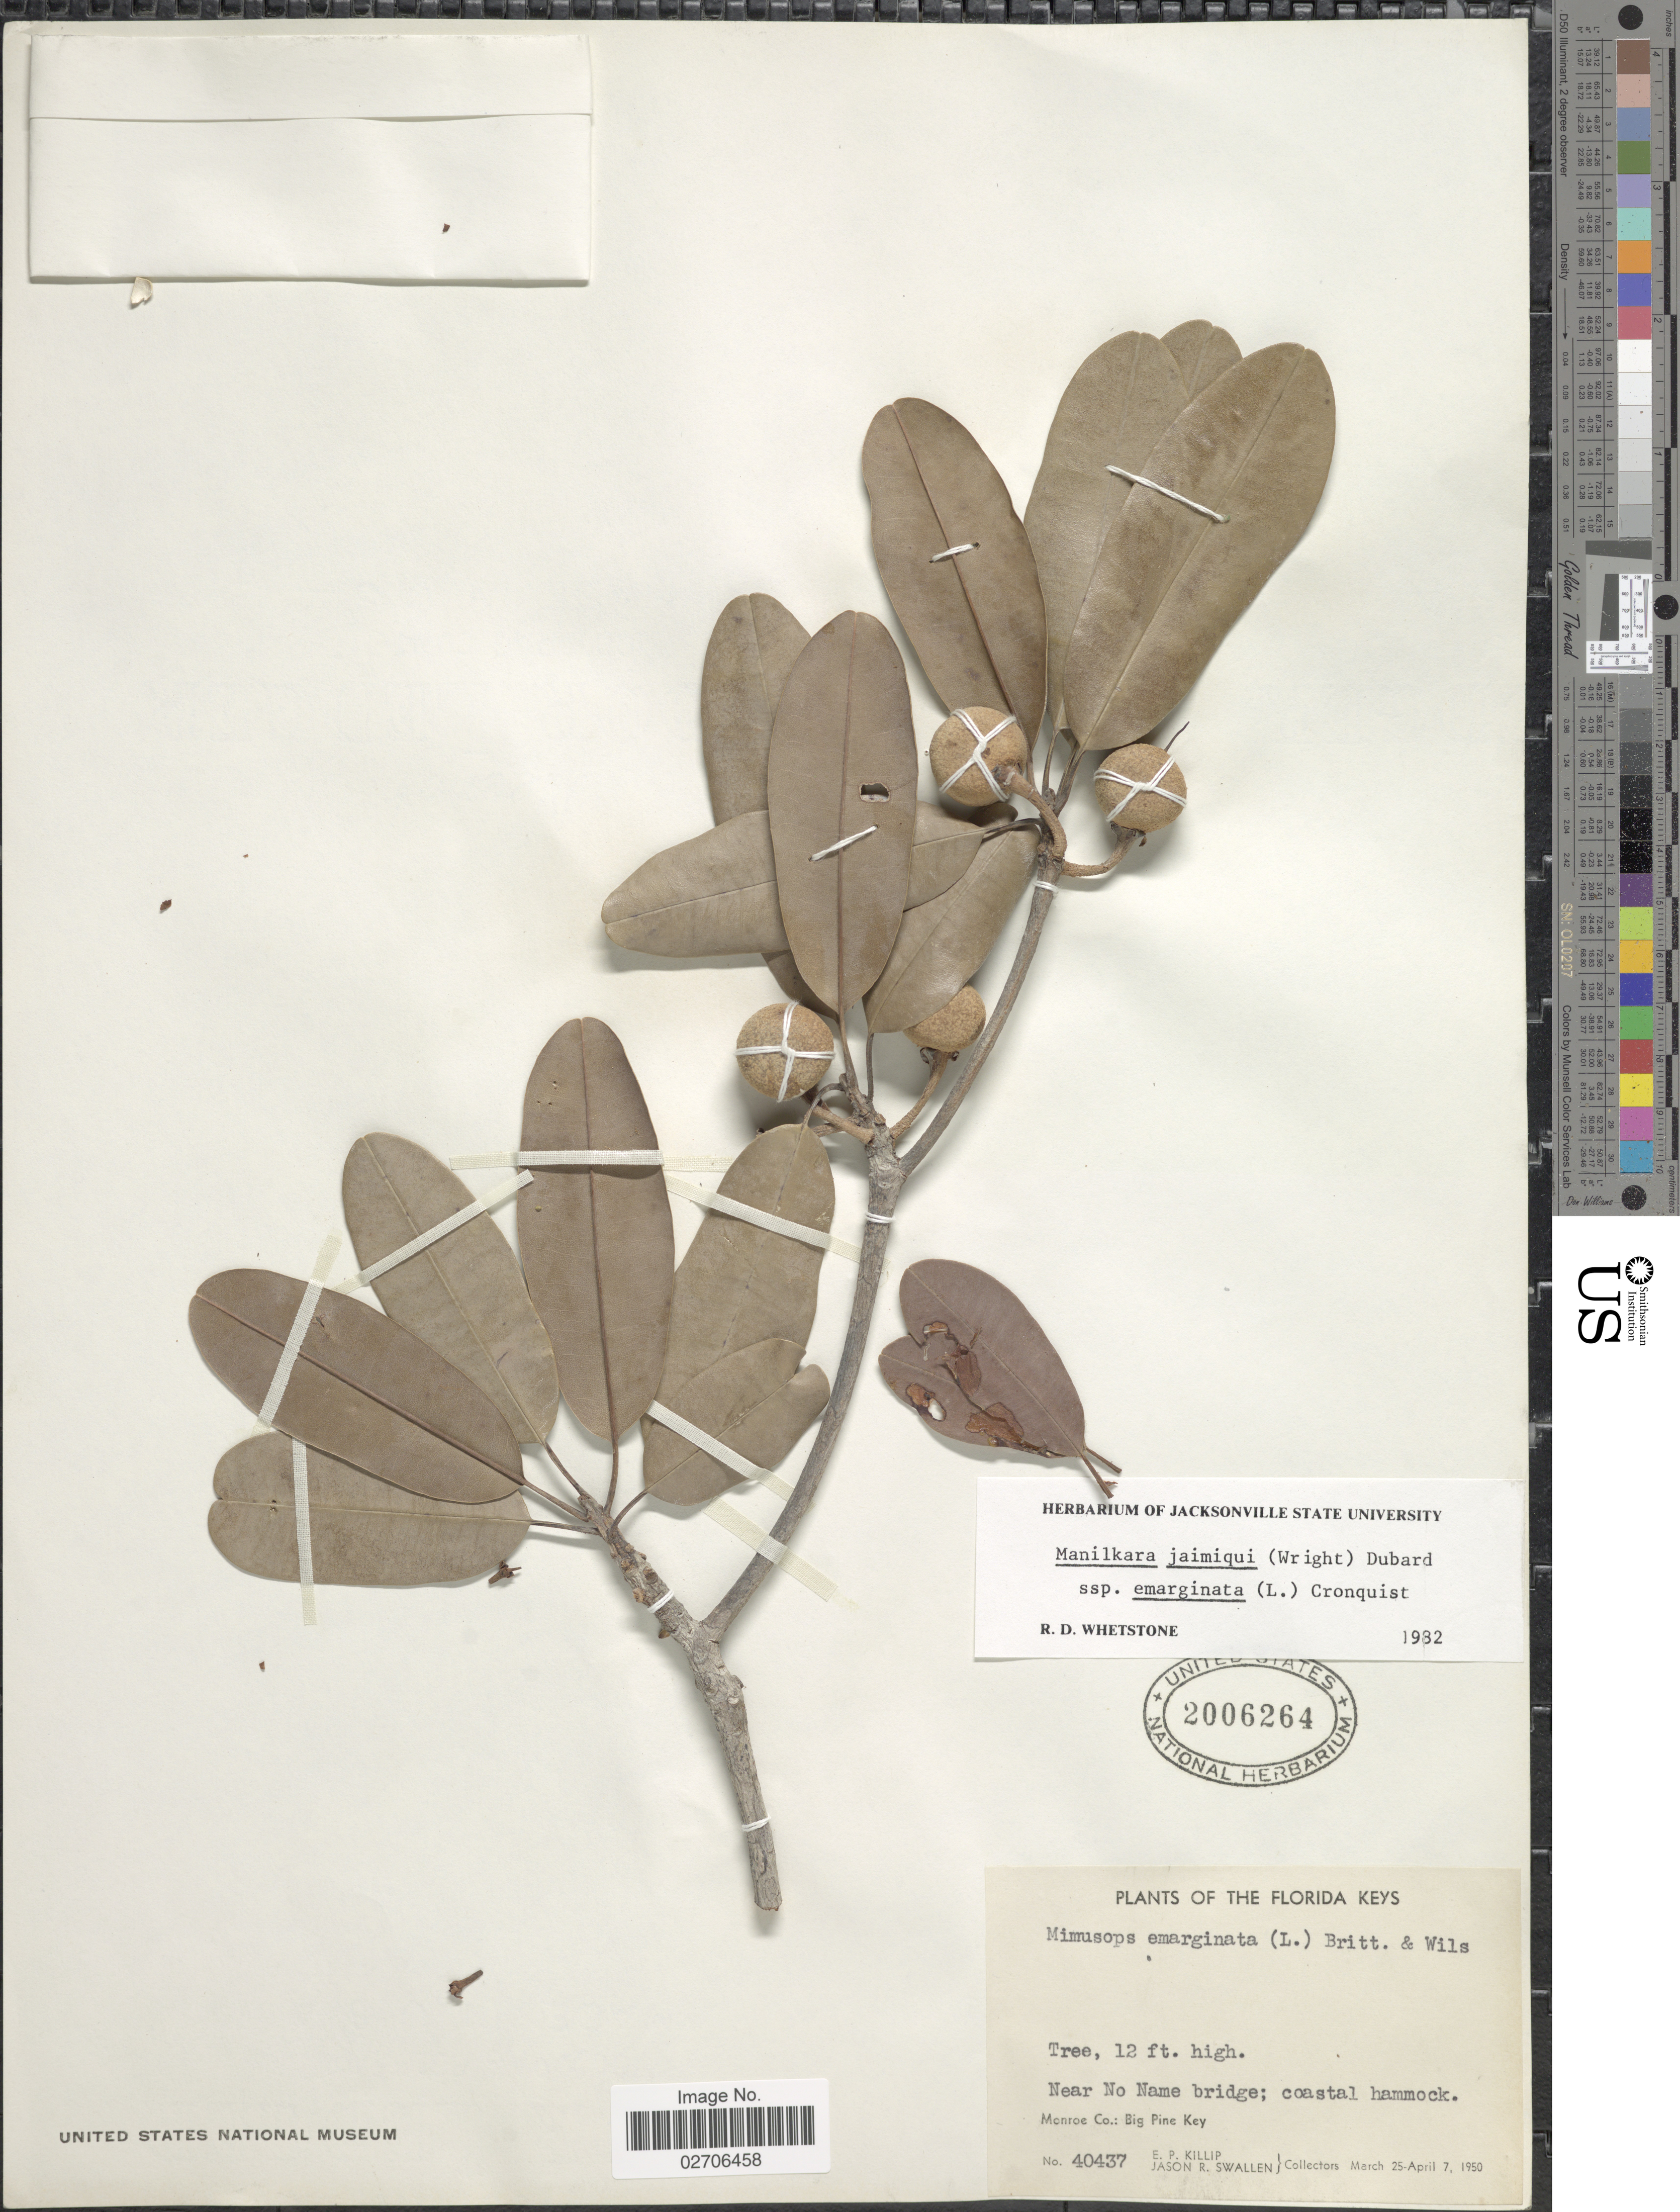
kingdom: Plantae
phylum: Tracheophyta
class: Magnoliopsida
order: Ericales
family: Sapotaceae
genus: Manilkara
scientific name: Manilkara jaimiqui subsp. emarginata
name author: (L.) Cronq.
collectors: E. P. Killip & J. R. Swallen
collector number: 40437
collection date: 1950-03-25/1950-04-07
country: United States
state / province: Florida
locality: The Florida Keys, Near No Name Ridge, coastal hammock, Monroe Co.: Big Pine Key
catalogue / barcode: US 2006264